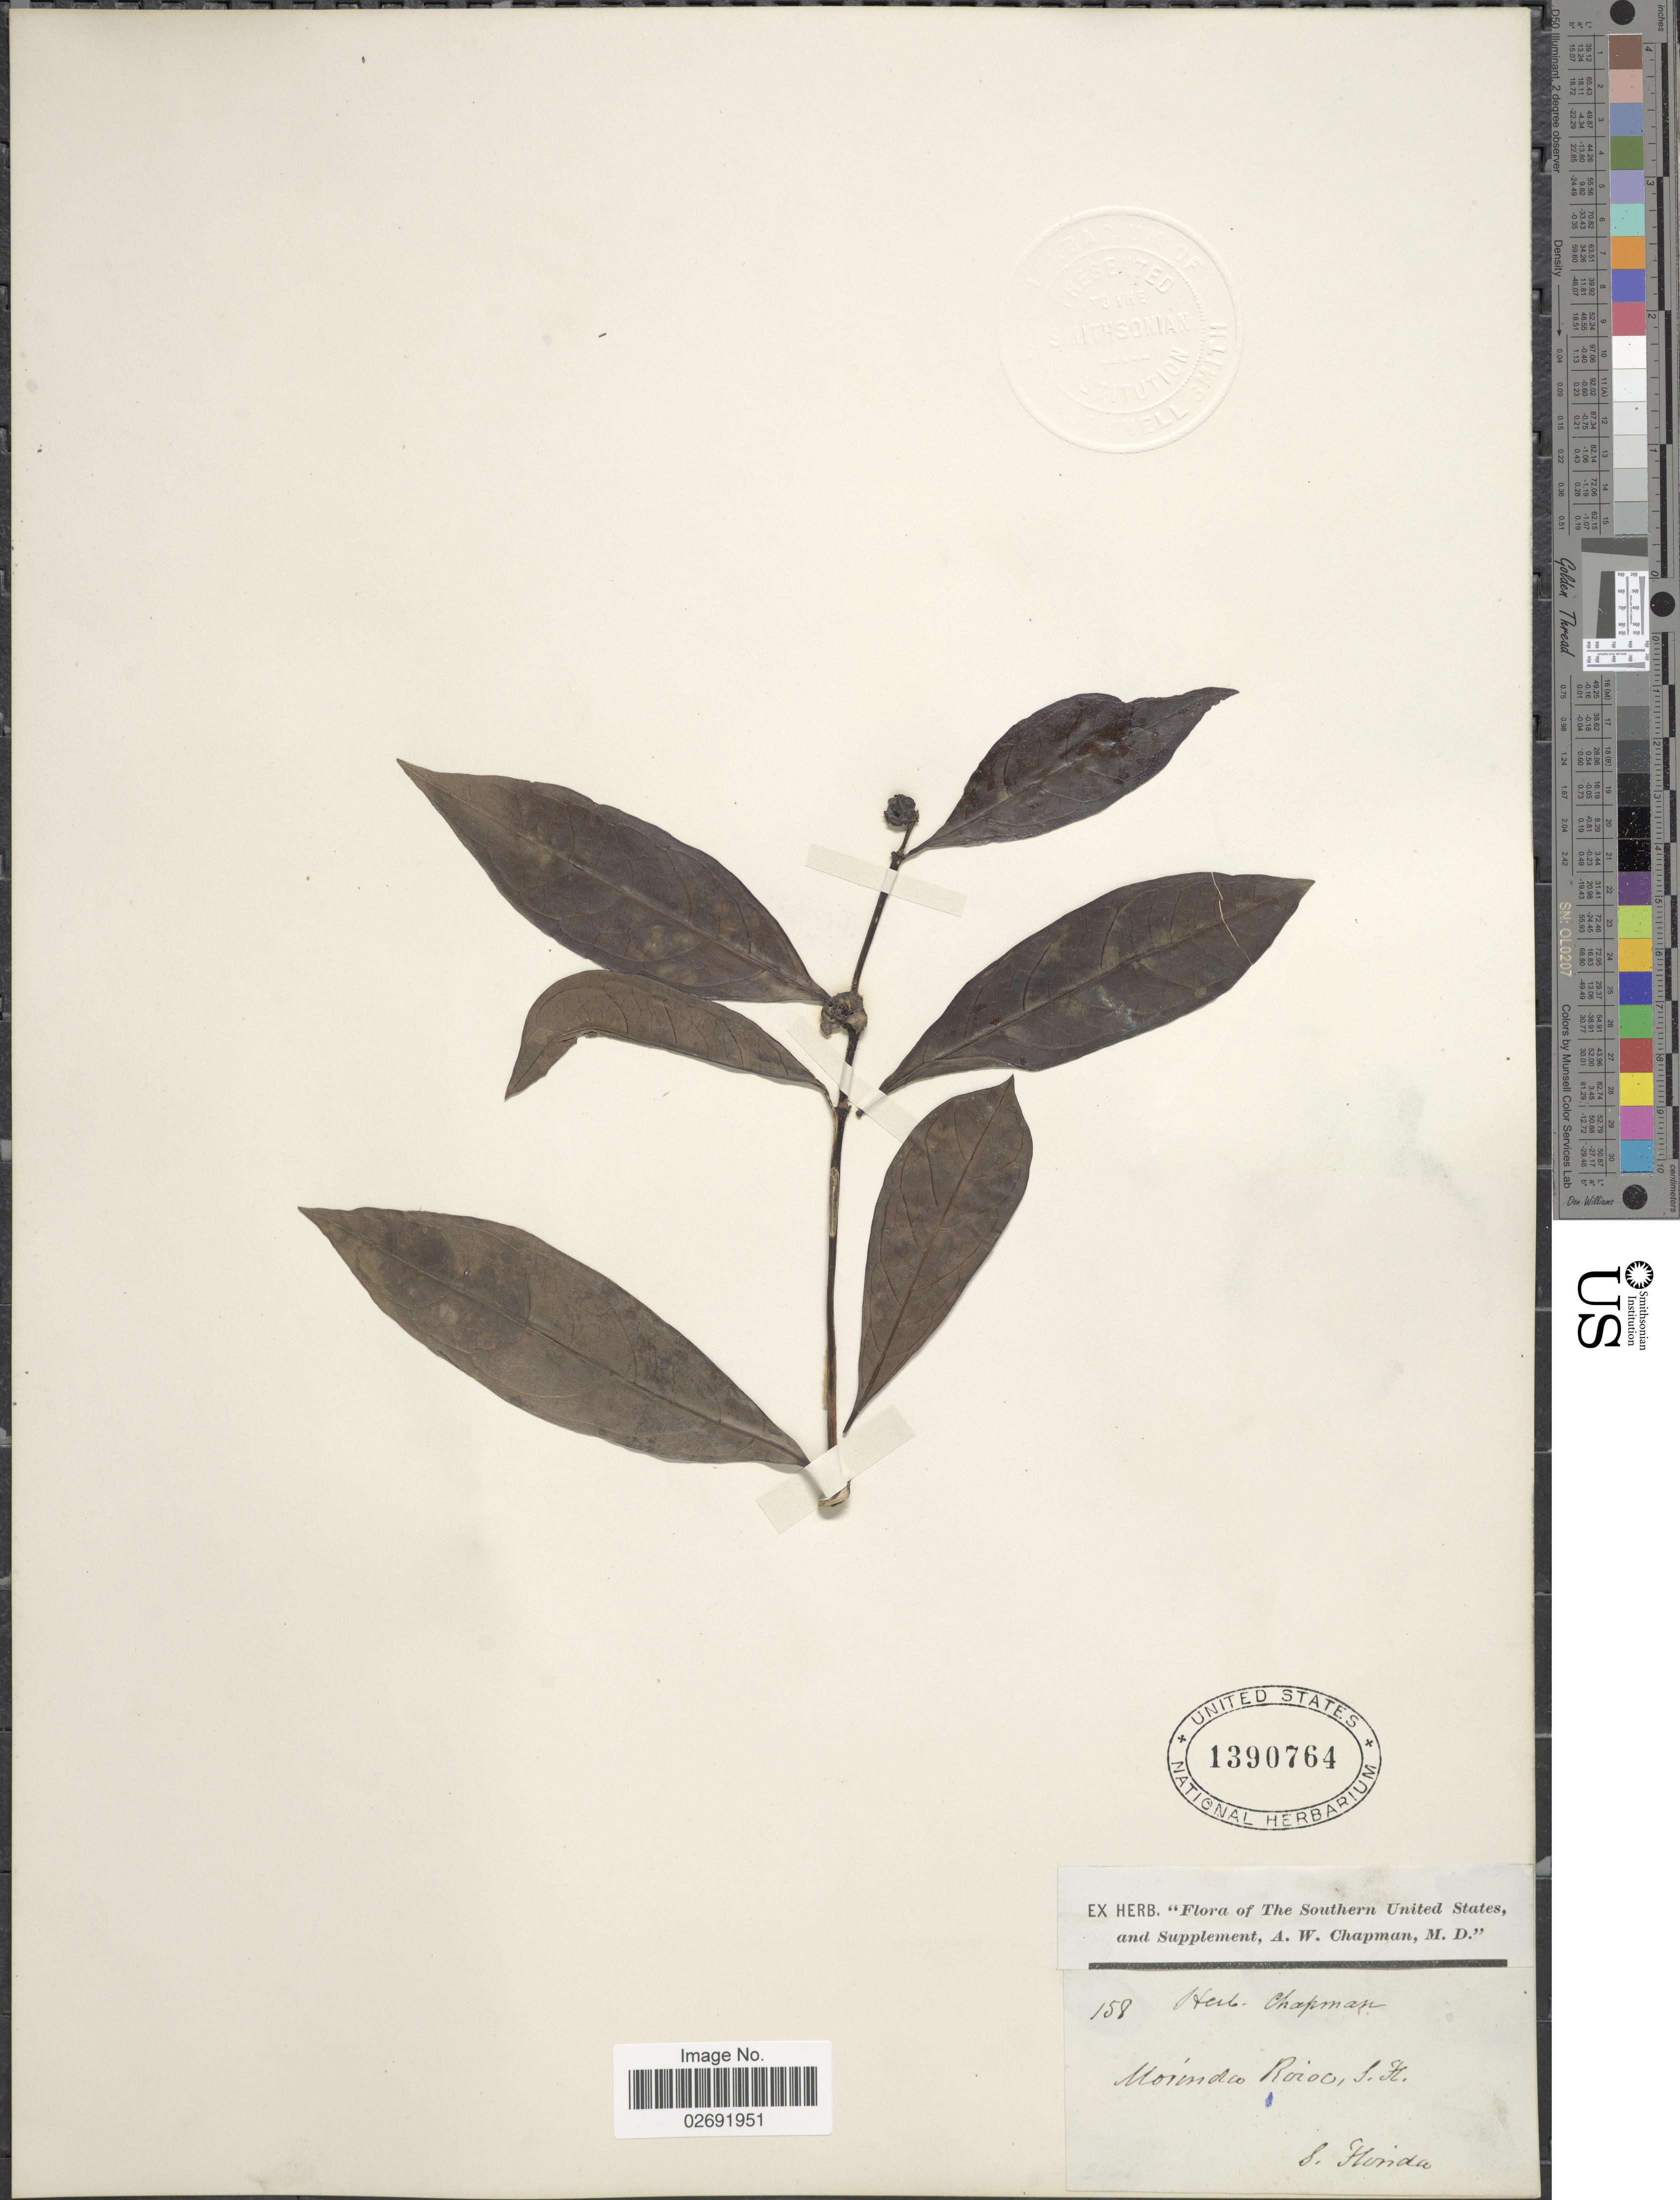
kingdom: Plantae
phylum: Tracheophyta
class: Magnoliopsida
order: Gentianales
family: Rubiaceae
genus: Morinda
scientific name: Morinda royoc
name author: L.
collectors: A. W. Chapman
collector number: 158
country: United States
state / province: Florida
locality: The Southern United States and Supplement, S. Florida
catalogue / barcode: US 13902764